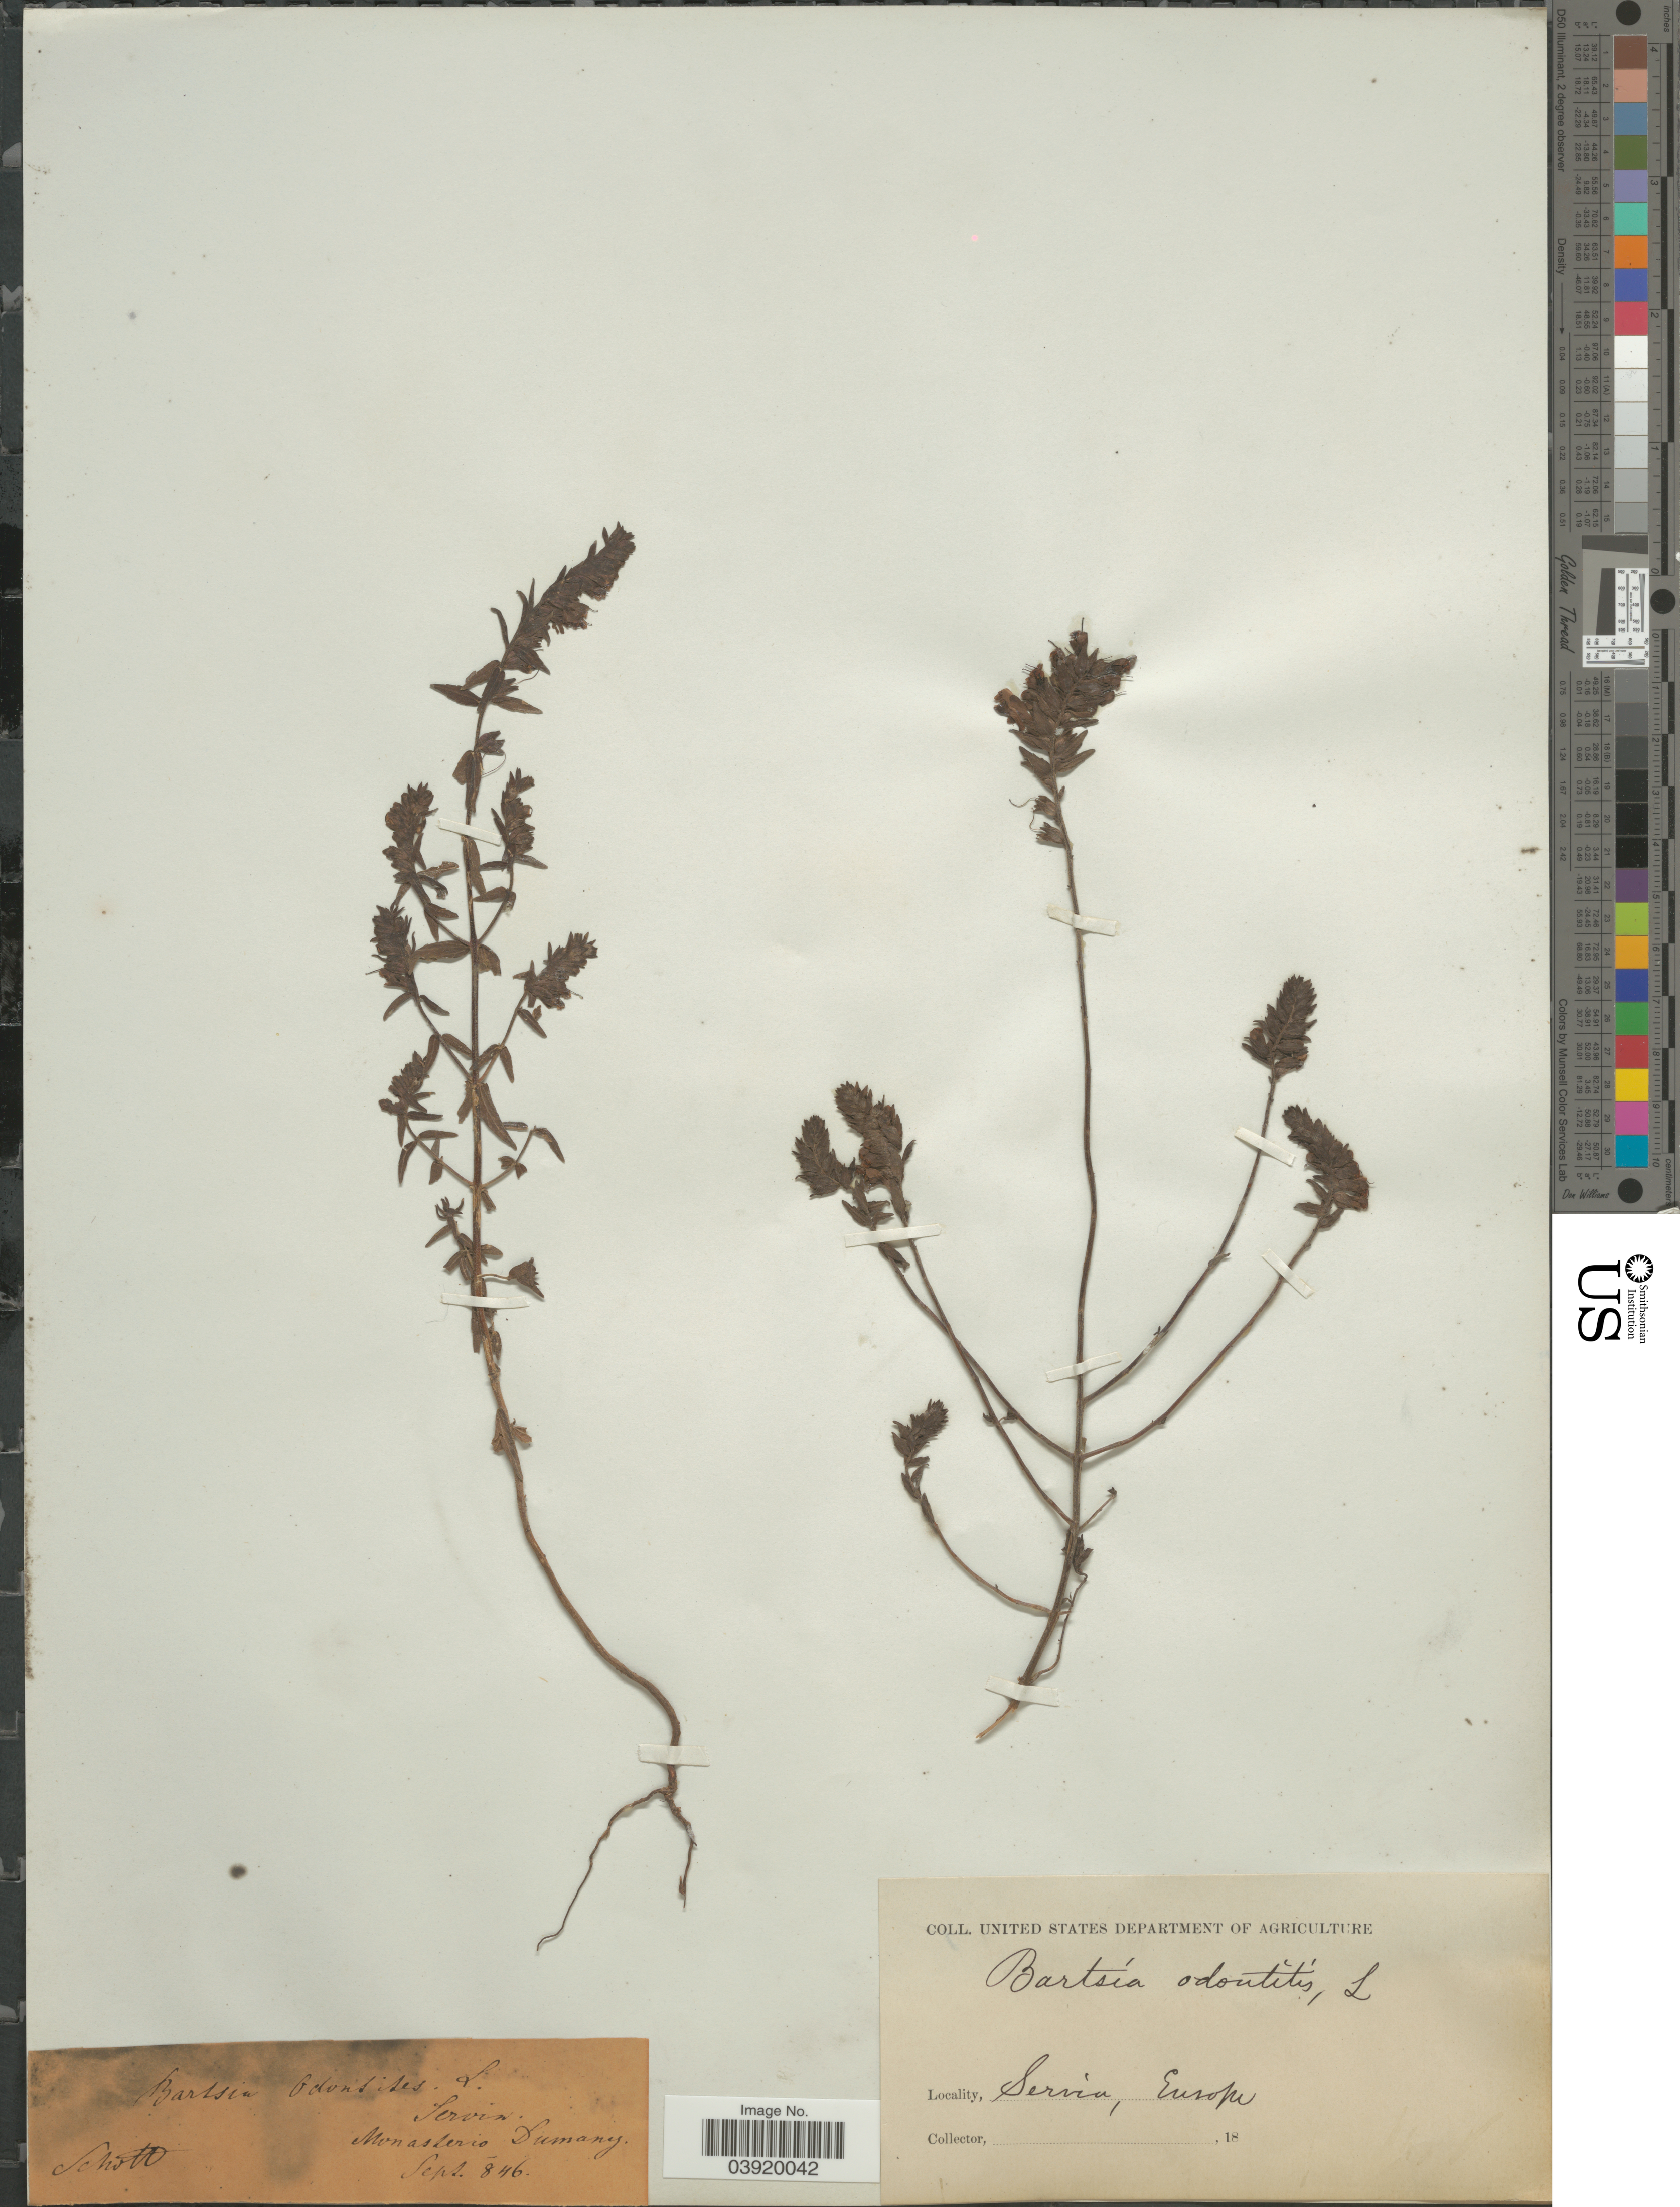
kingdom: Plantae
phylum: Tracheophyta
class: Magnoliopsida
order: Lamiales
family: Orobanchaceae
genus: Odontites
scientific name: Odontites vulgaris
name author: Moench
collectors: Schott, --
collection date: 1846-09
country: Serbia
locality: Servia. Monasterio Dumany.